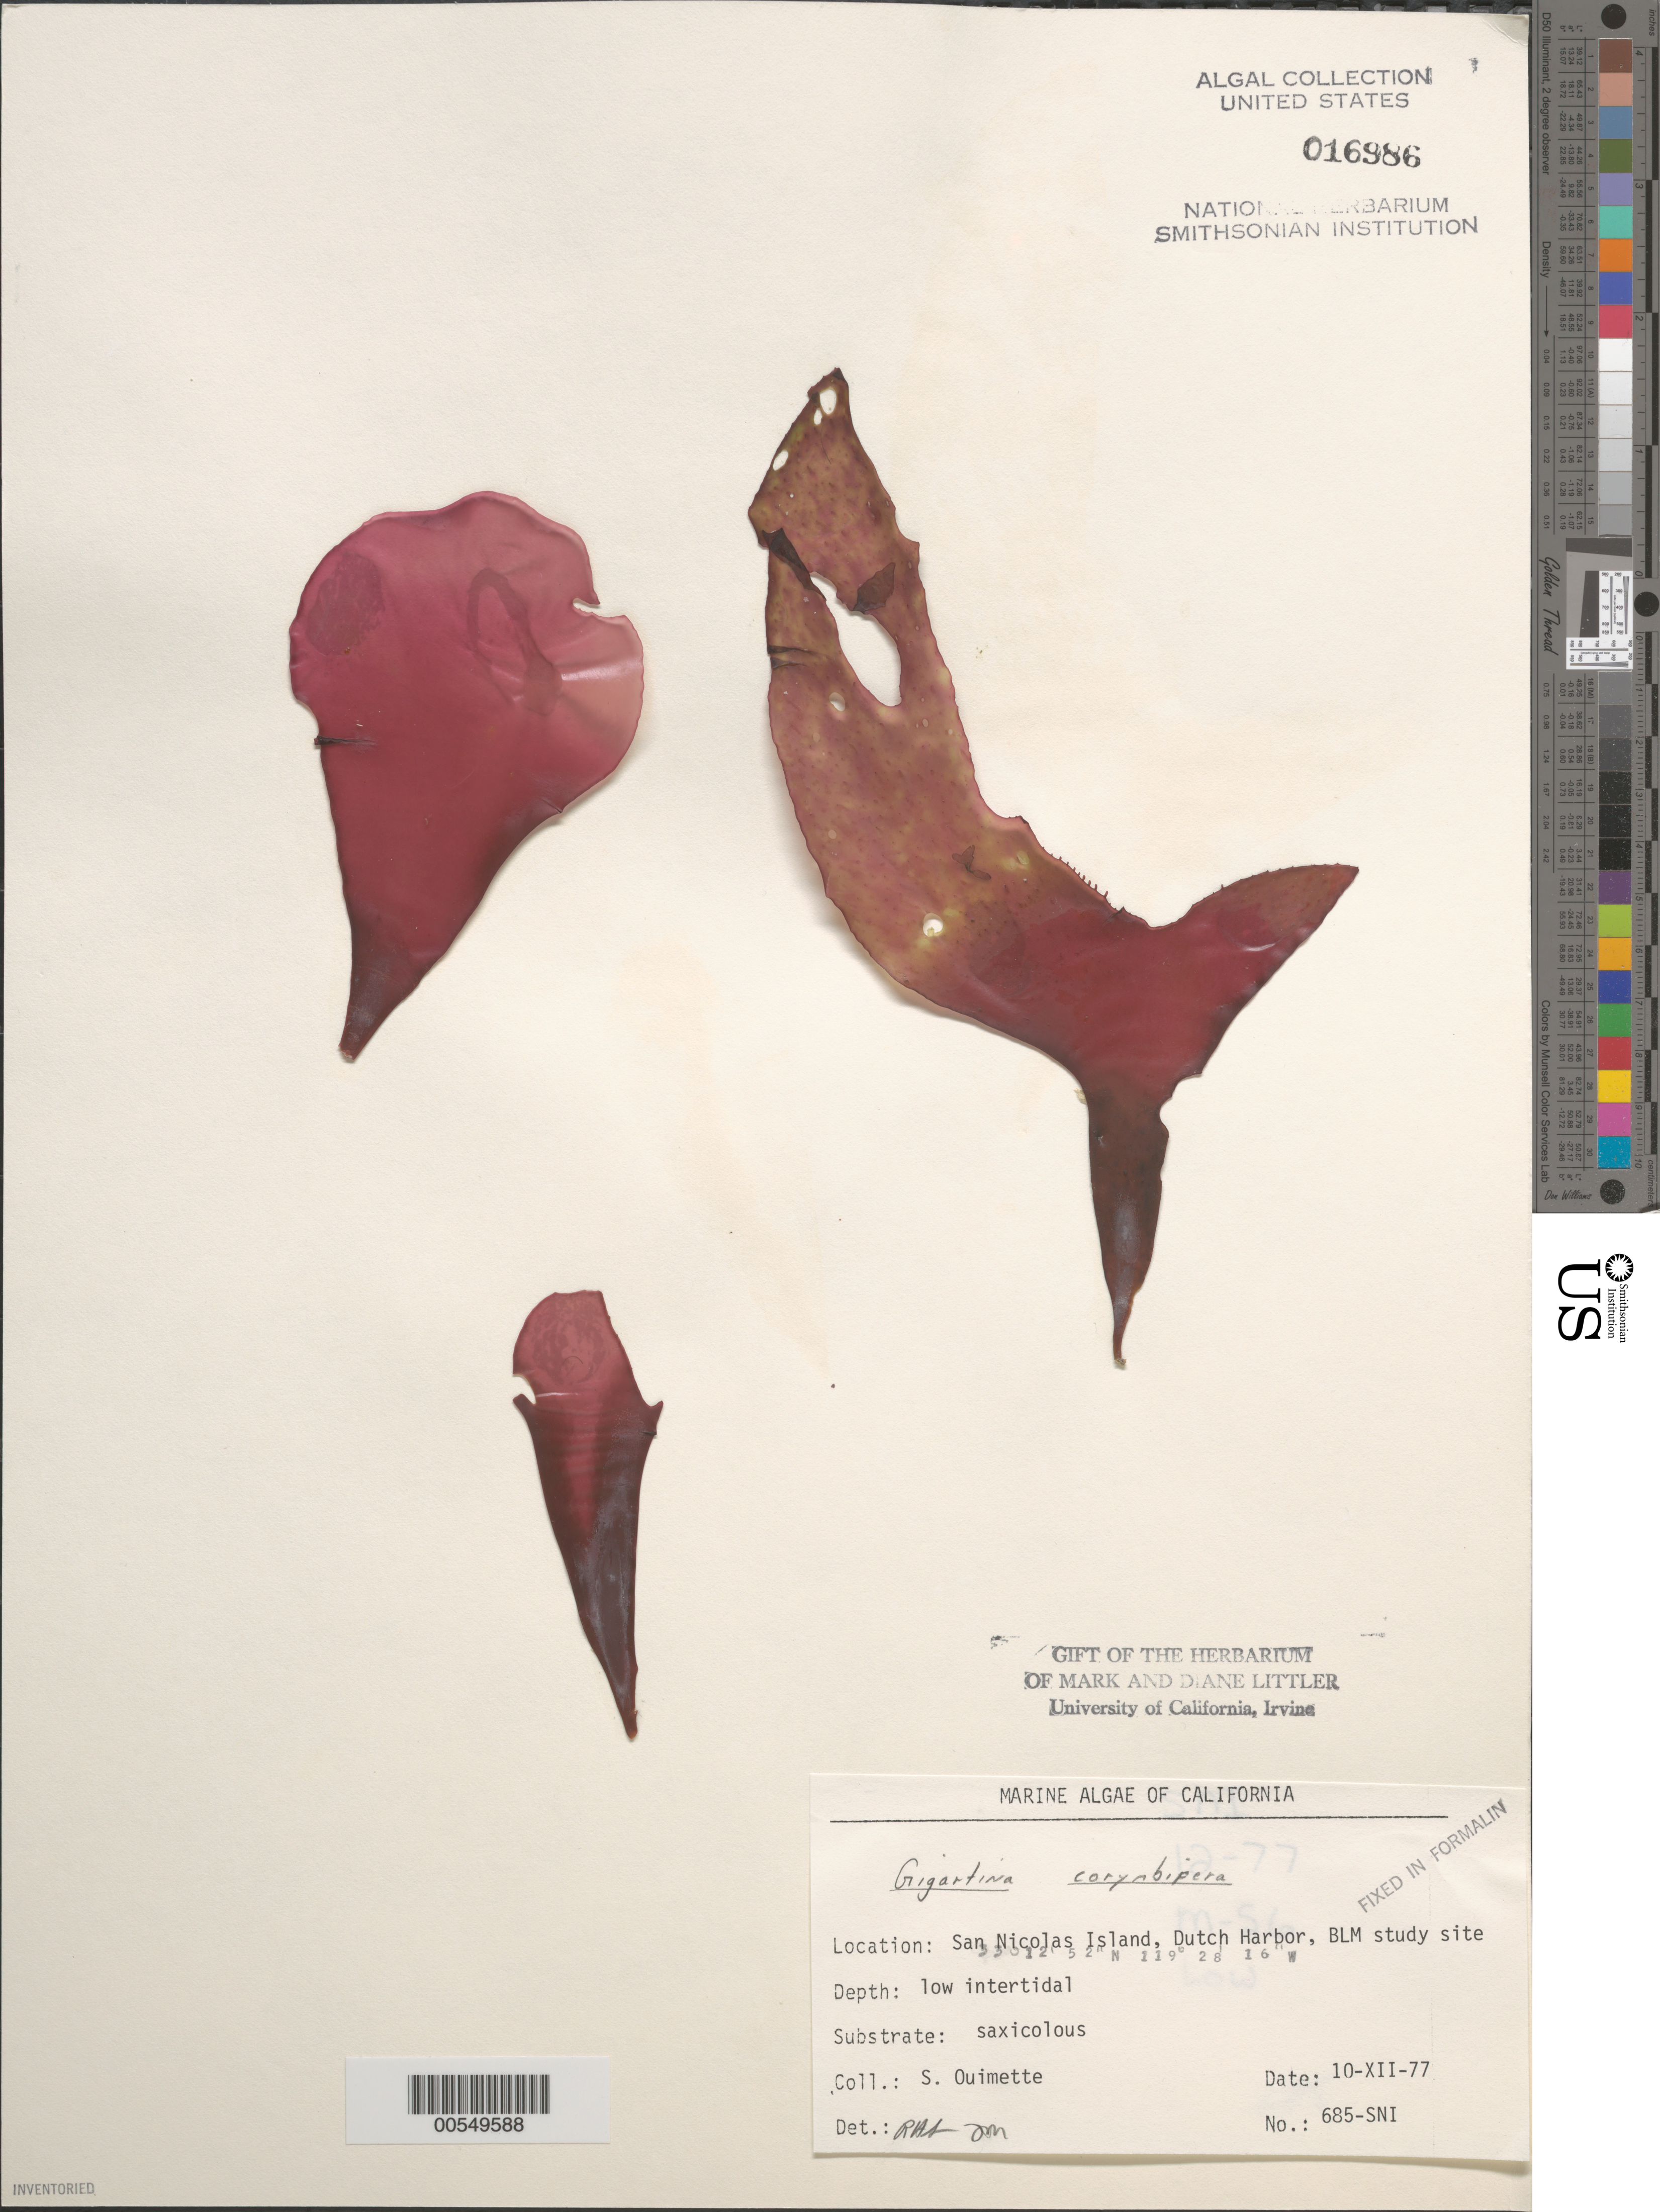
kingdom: Plantae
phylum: Rhodophyta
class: Florideophyceae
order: Gigartinales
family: Gigartinaceae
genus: Chondracanthus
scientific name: Chondracanthus corymbiferus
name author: (Kütz.) Guiry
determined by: Algae name updating Project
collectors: S. Ouimette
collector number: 685-sni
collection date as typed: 10 Dec 1977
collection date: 1977-12-10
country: United States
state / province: California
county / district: Santa Barbara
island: San Nicolas Island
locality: Dutch Harbor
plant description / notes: BLM-SOCALBIGHT Rocky Intertidal Survey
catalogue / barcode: US 16986